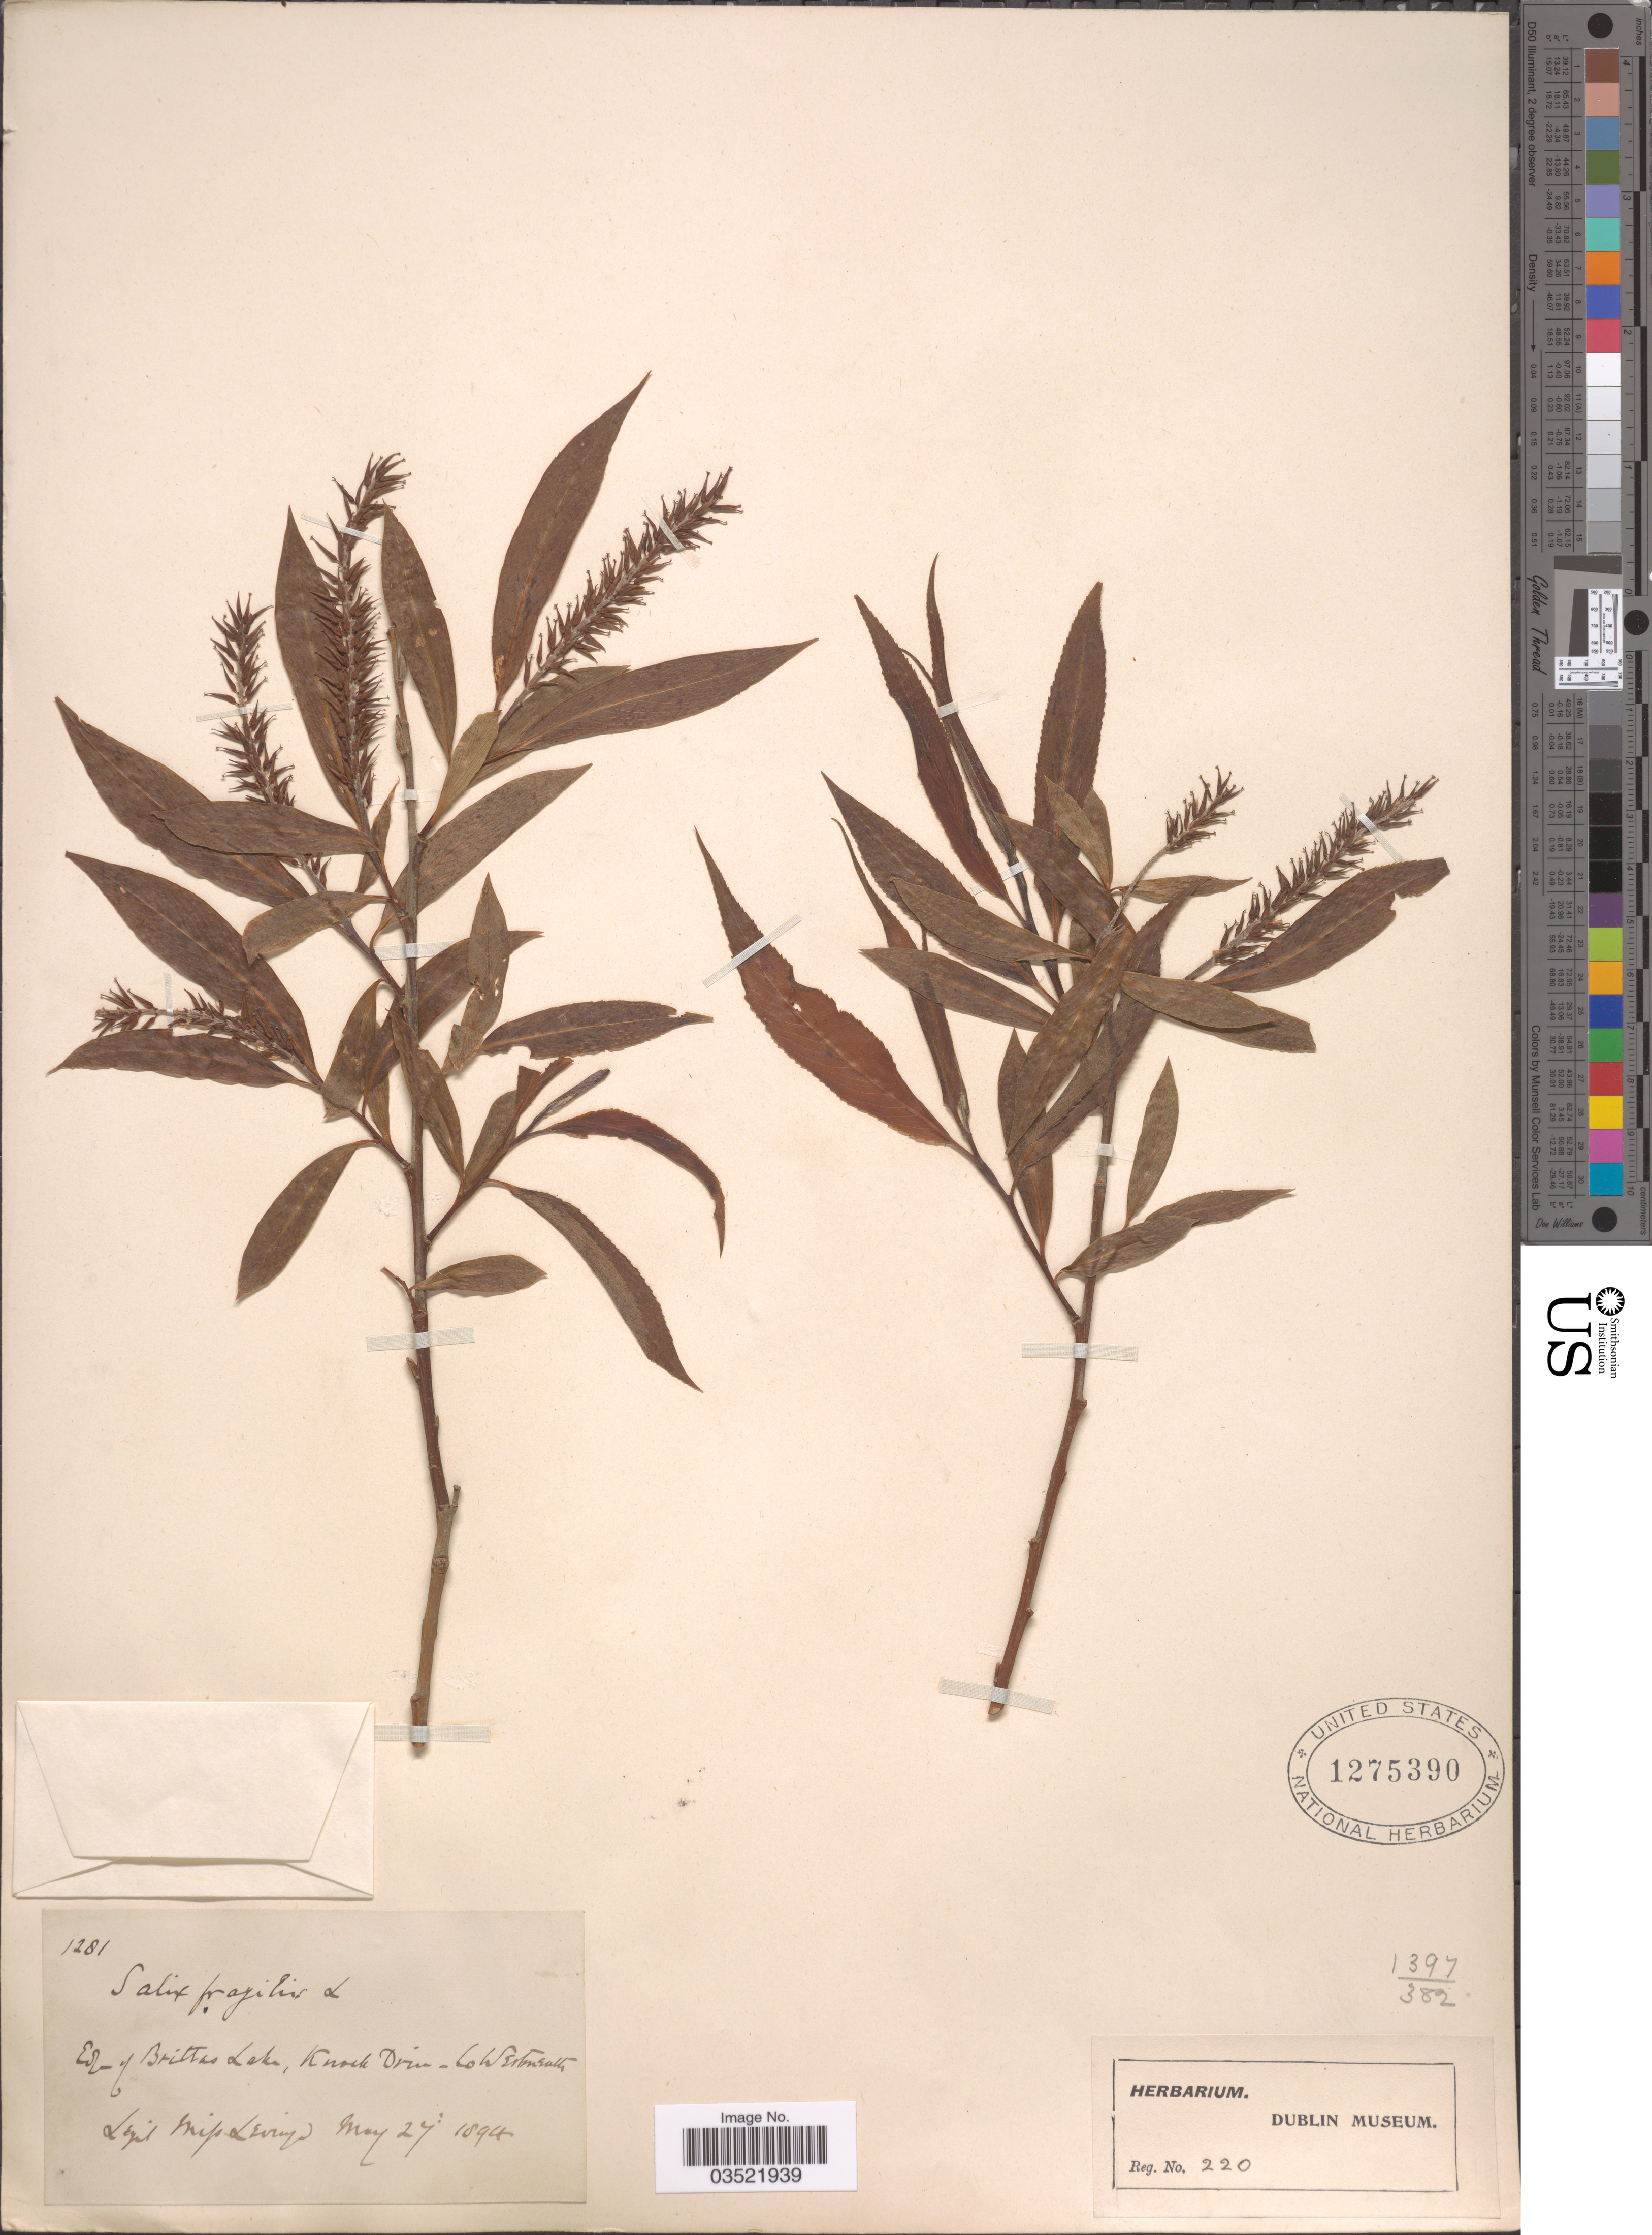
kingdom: Plantae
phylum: Tracheophyta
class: Magnoliopsida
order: Malpighiales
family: Salicaceae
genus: Salix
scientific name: Salix fragilis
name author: L.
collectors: Levinge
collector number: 1281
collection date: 1894-05-27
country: Ireland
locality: Edge of Brittas Lake, Knock Drive - Co. Westmeath.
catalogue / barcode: US 1275390